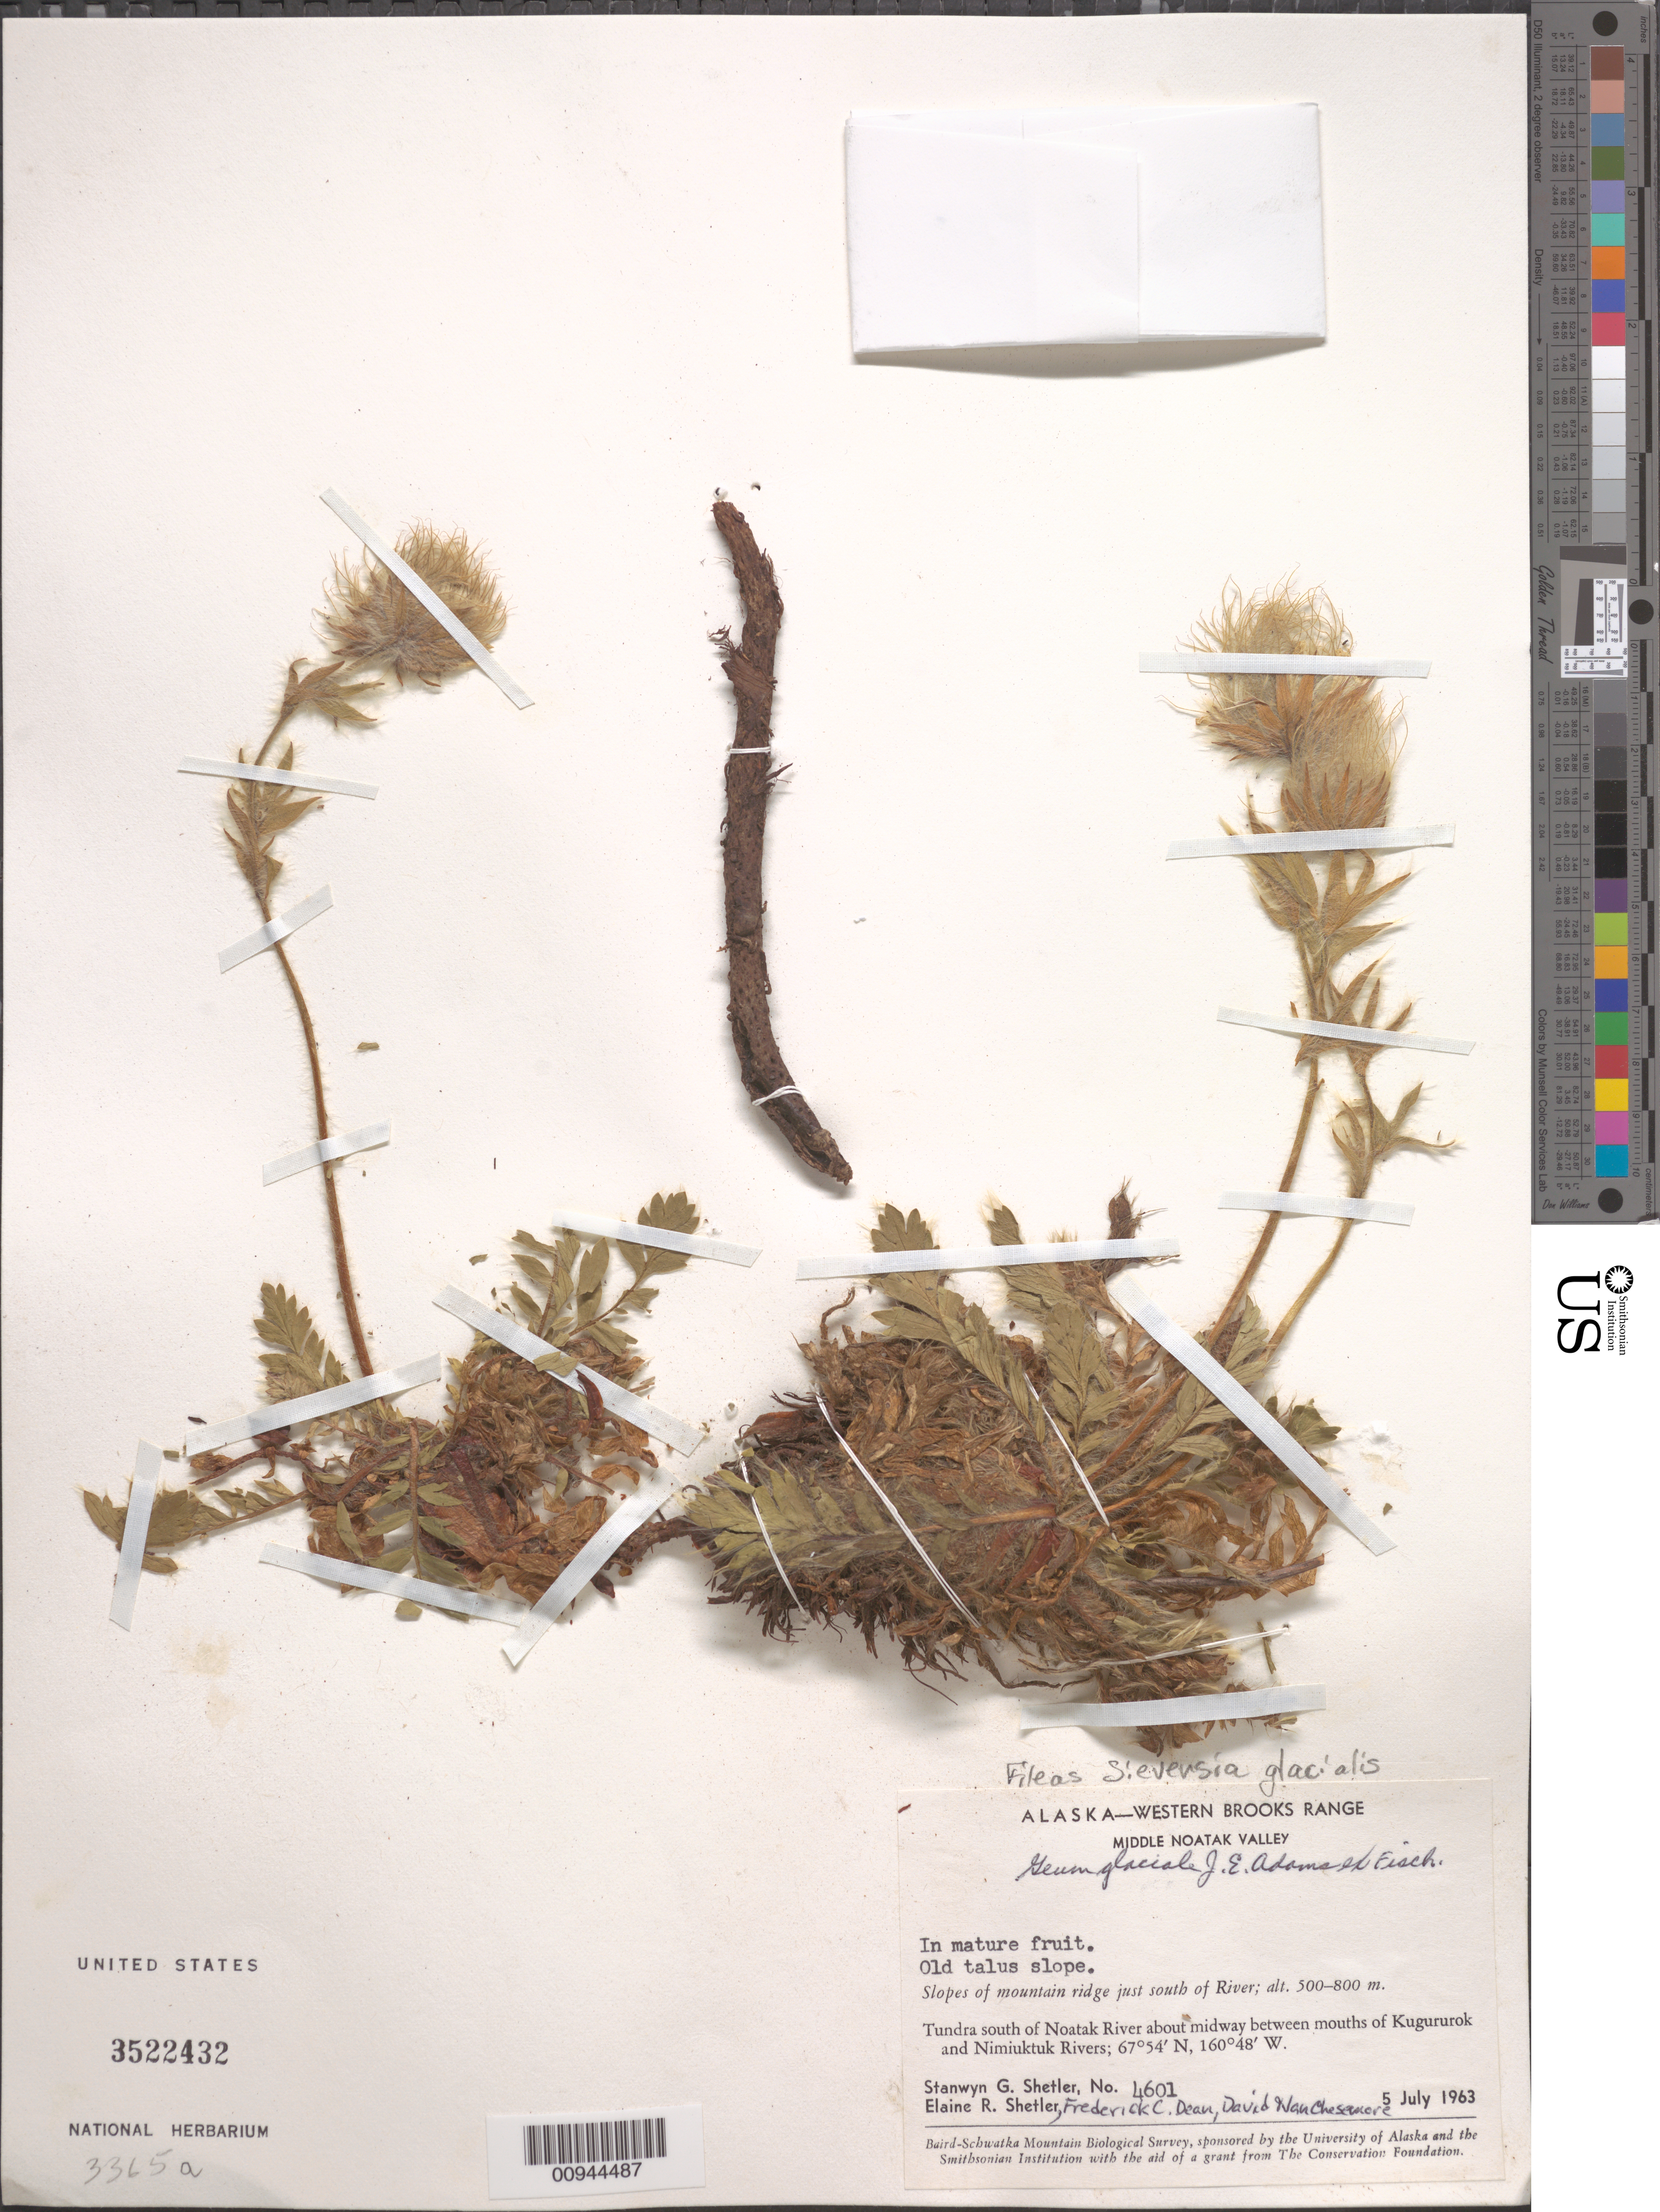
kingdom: Plantae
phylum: Tracheophyta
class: Magnoliopsida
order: Rosales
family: Rosaceae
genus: Geum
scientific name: Geum glaciale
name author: Adams ex Fisch.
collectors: S. Shetler, E. R. Shetler, F. C. Dean, D. Chesemore & J. Chesemore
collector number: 4601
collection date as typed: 05 Jul 1963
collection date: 1963-07-05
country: United States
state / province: Alaska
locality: S of Noatak River about midway between mouths of Kugururok and Nimiuktuk Rivers. Western Brooks Range, Middle Noatak Valley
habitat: Tundra. Old talus slope. Slopes of mountain ridge just south of River.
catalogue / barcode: US 3522432